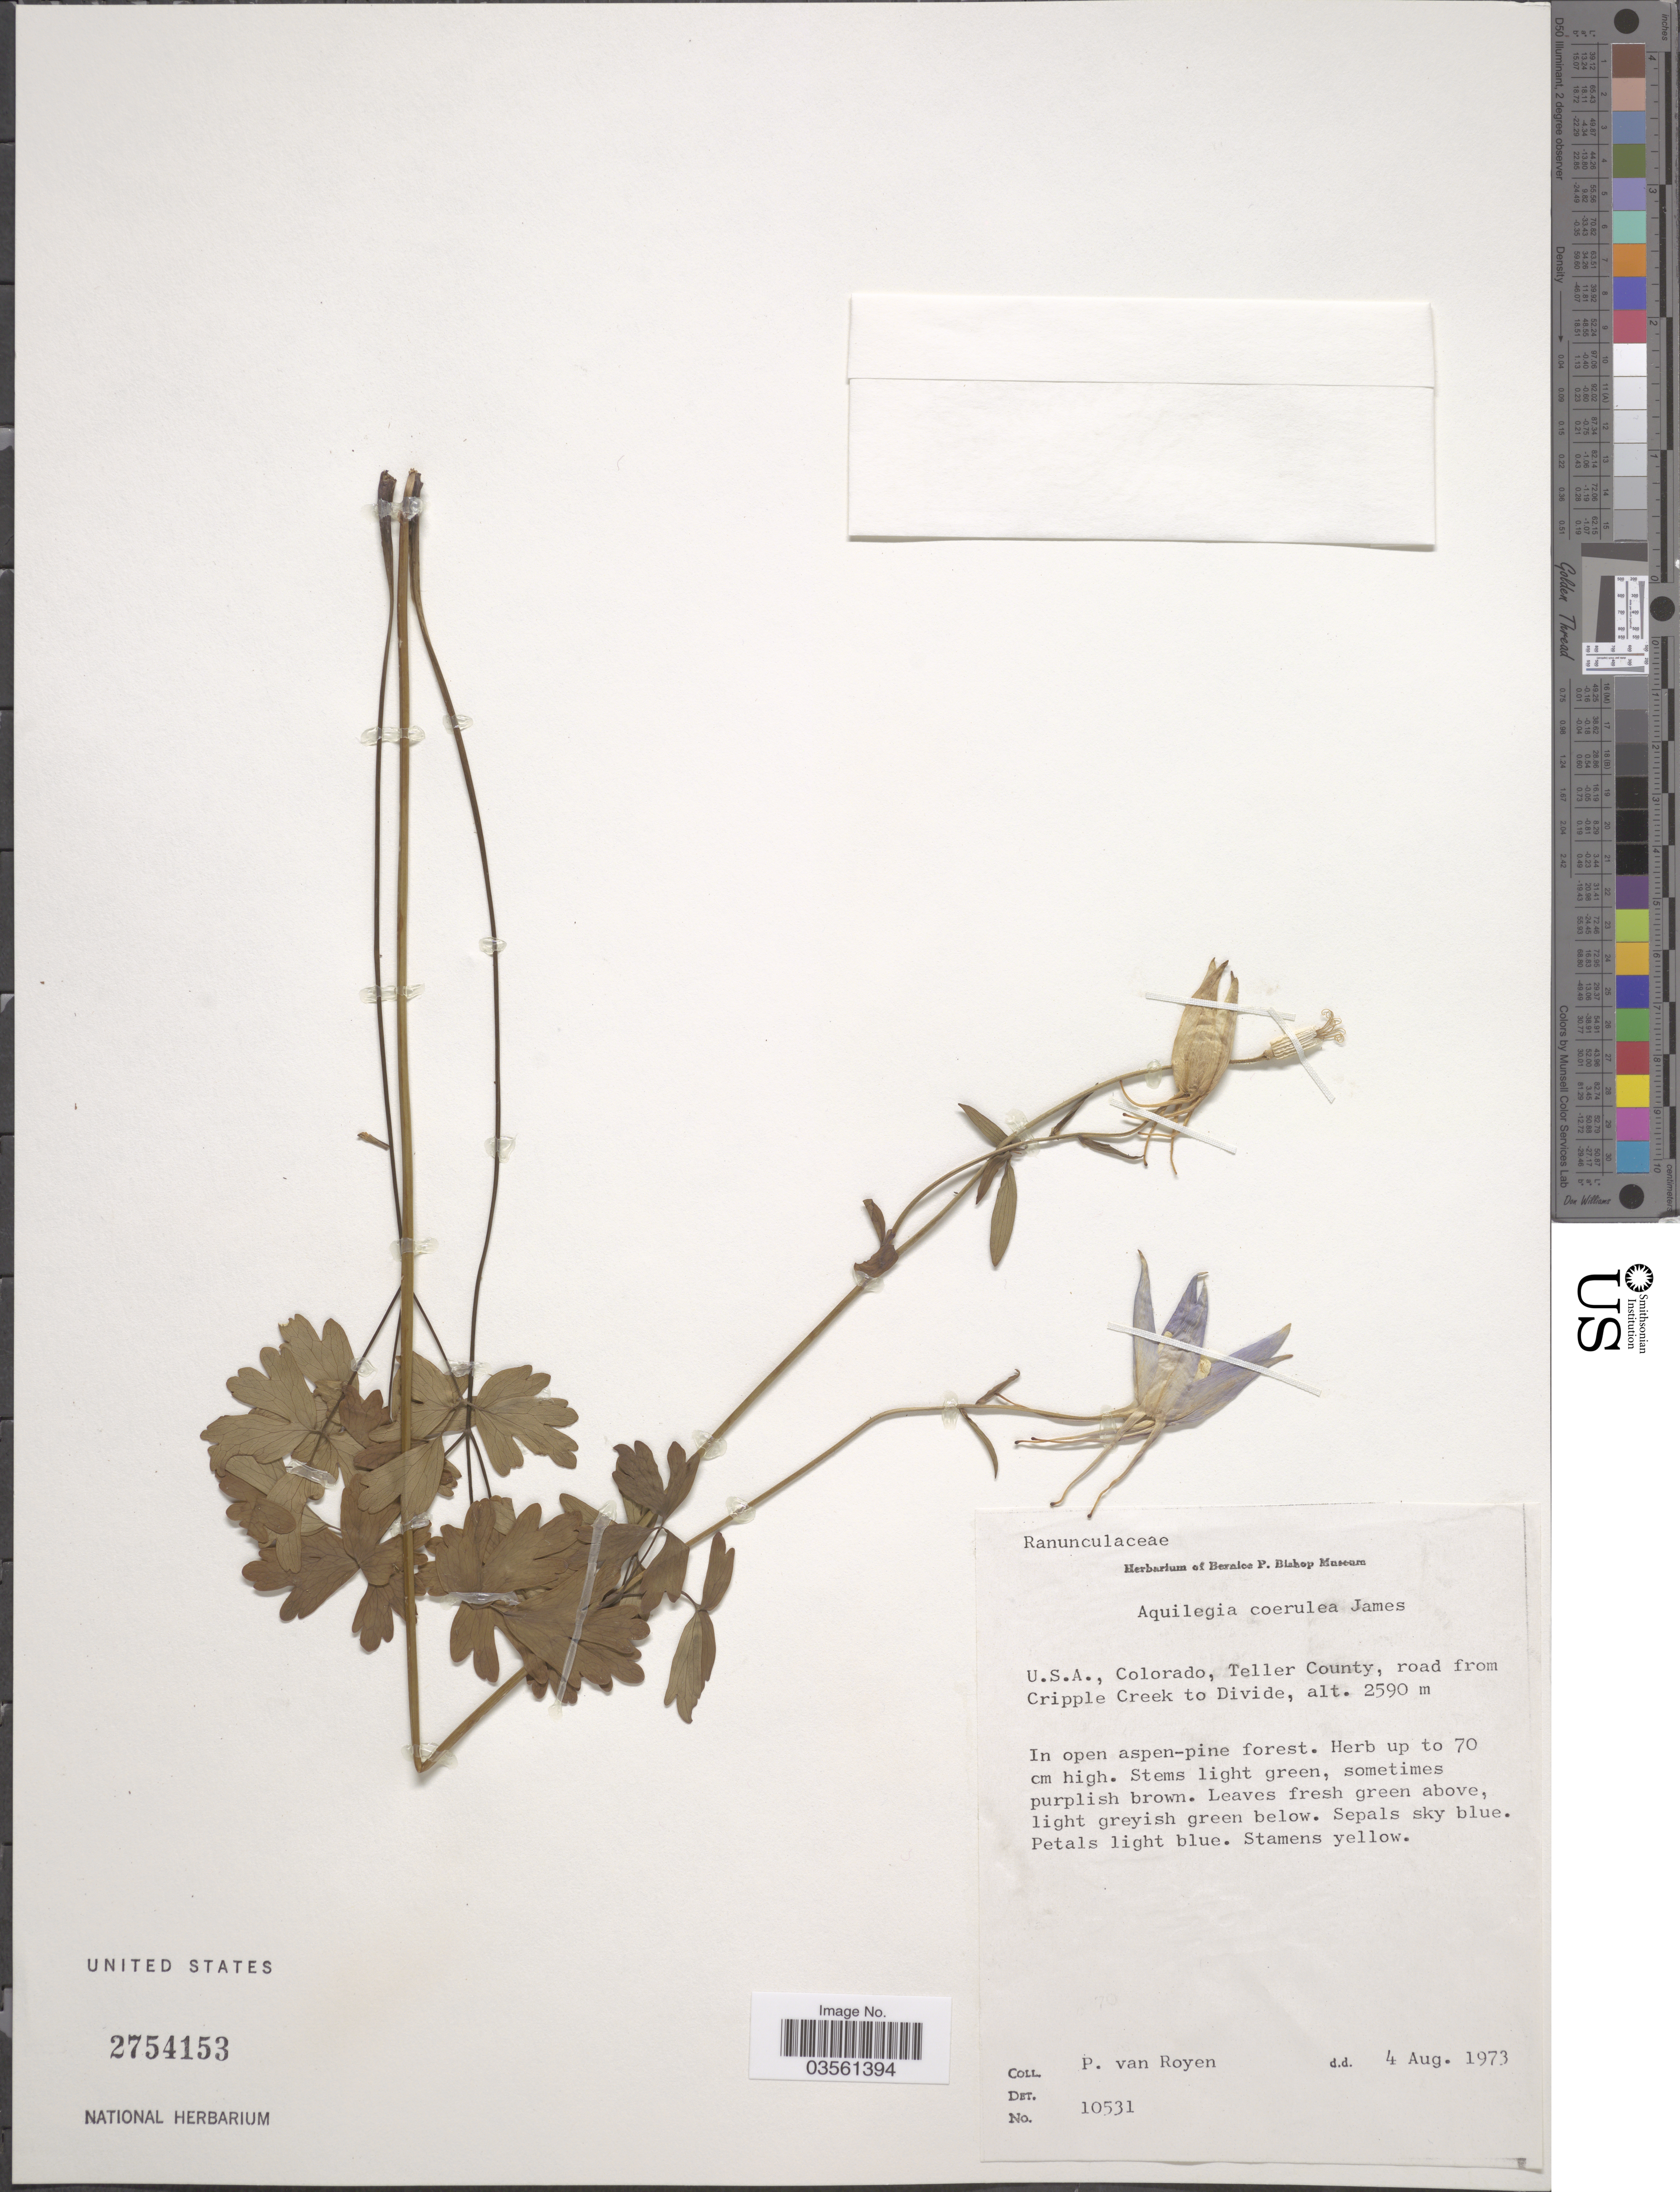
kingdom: Plantae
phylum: Tracheophyta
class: Magnoliopsida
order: Ranunculales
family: Ranunculaceae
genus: Aquilegia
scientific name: Aquilegia coerulea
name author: E. James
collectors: P. van Royen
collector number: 10531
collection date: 1973-08-04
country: United States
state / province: Colorado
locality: U.S.A. Teller County, road from Cripple Creek to Divide.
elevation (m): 2590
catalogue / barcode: US 2754153